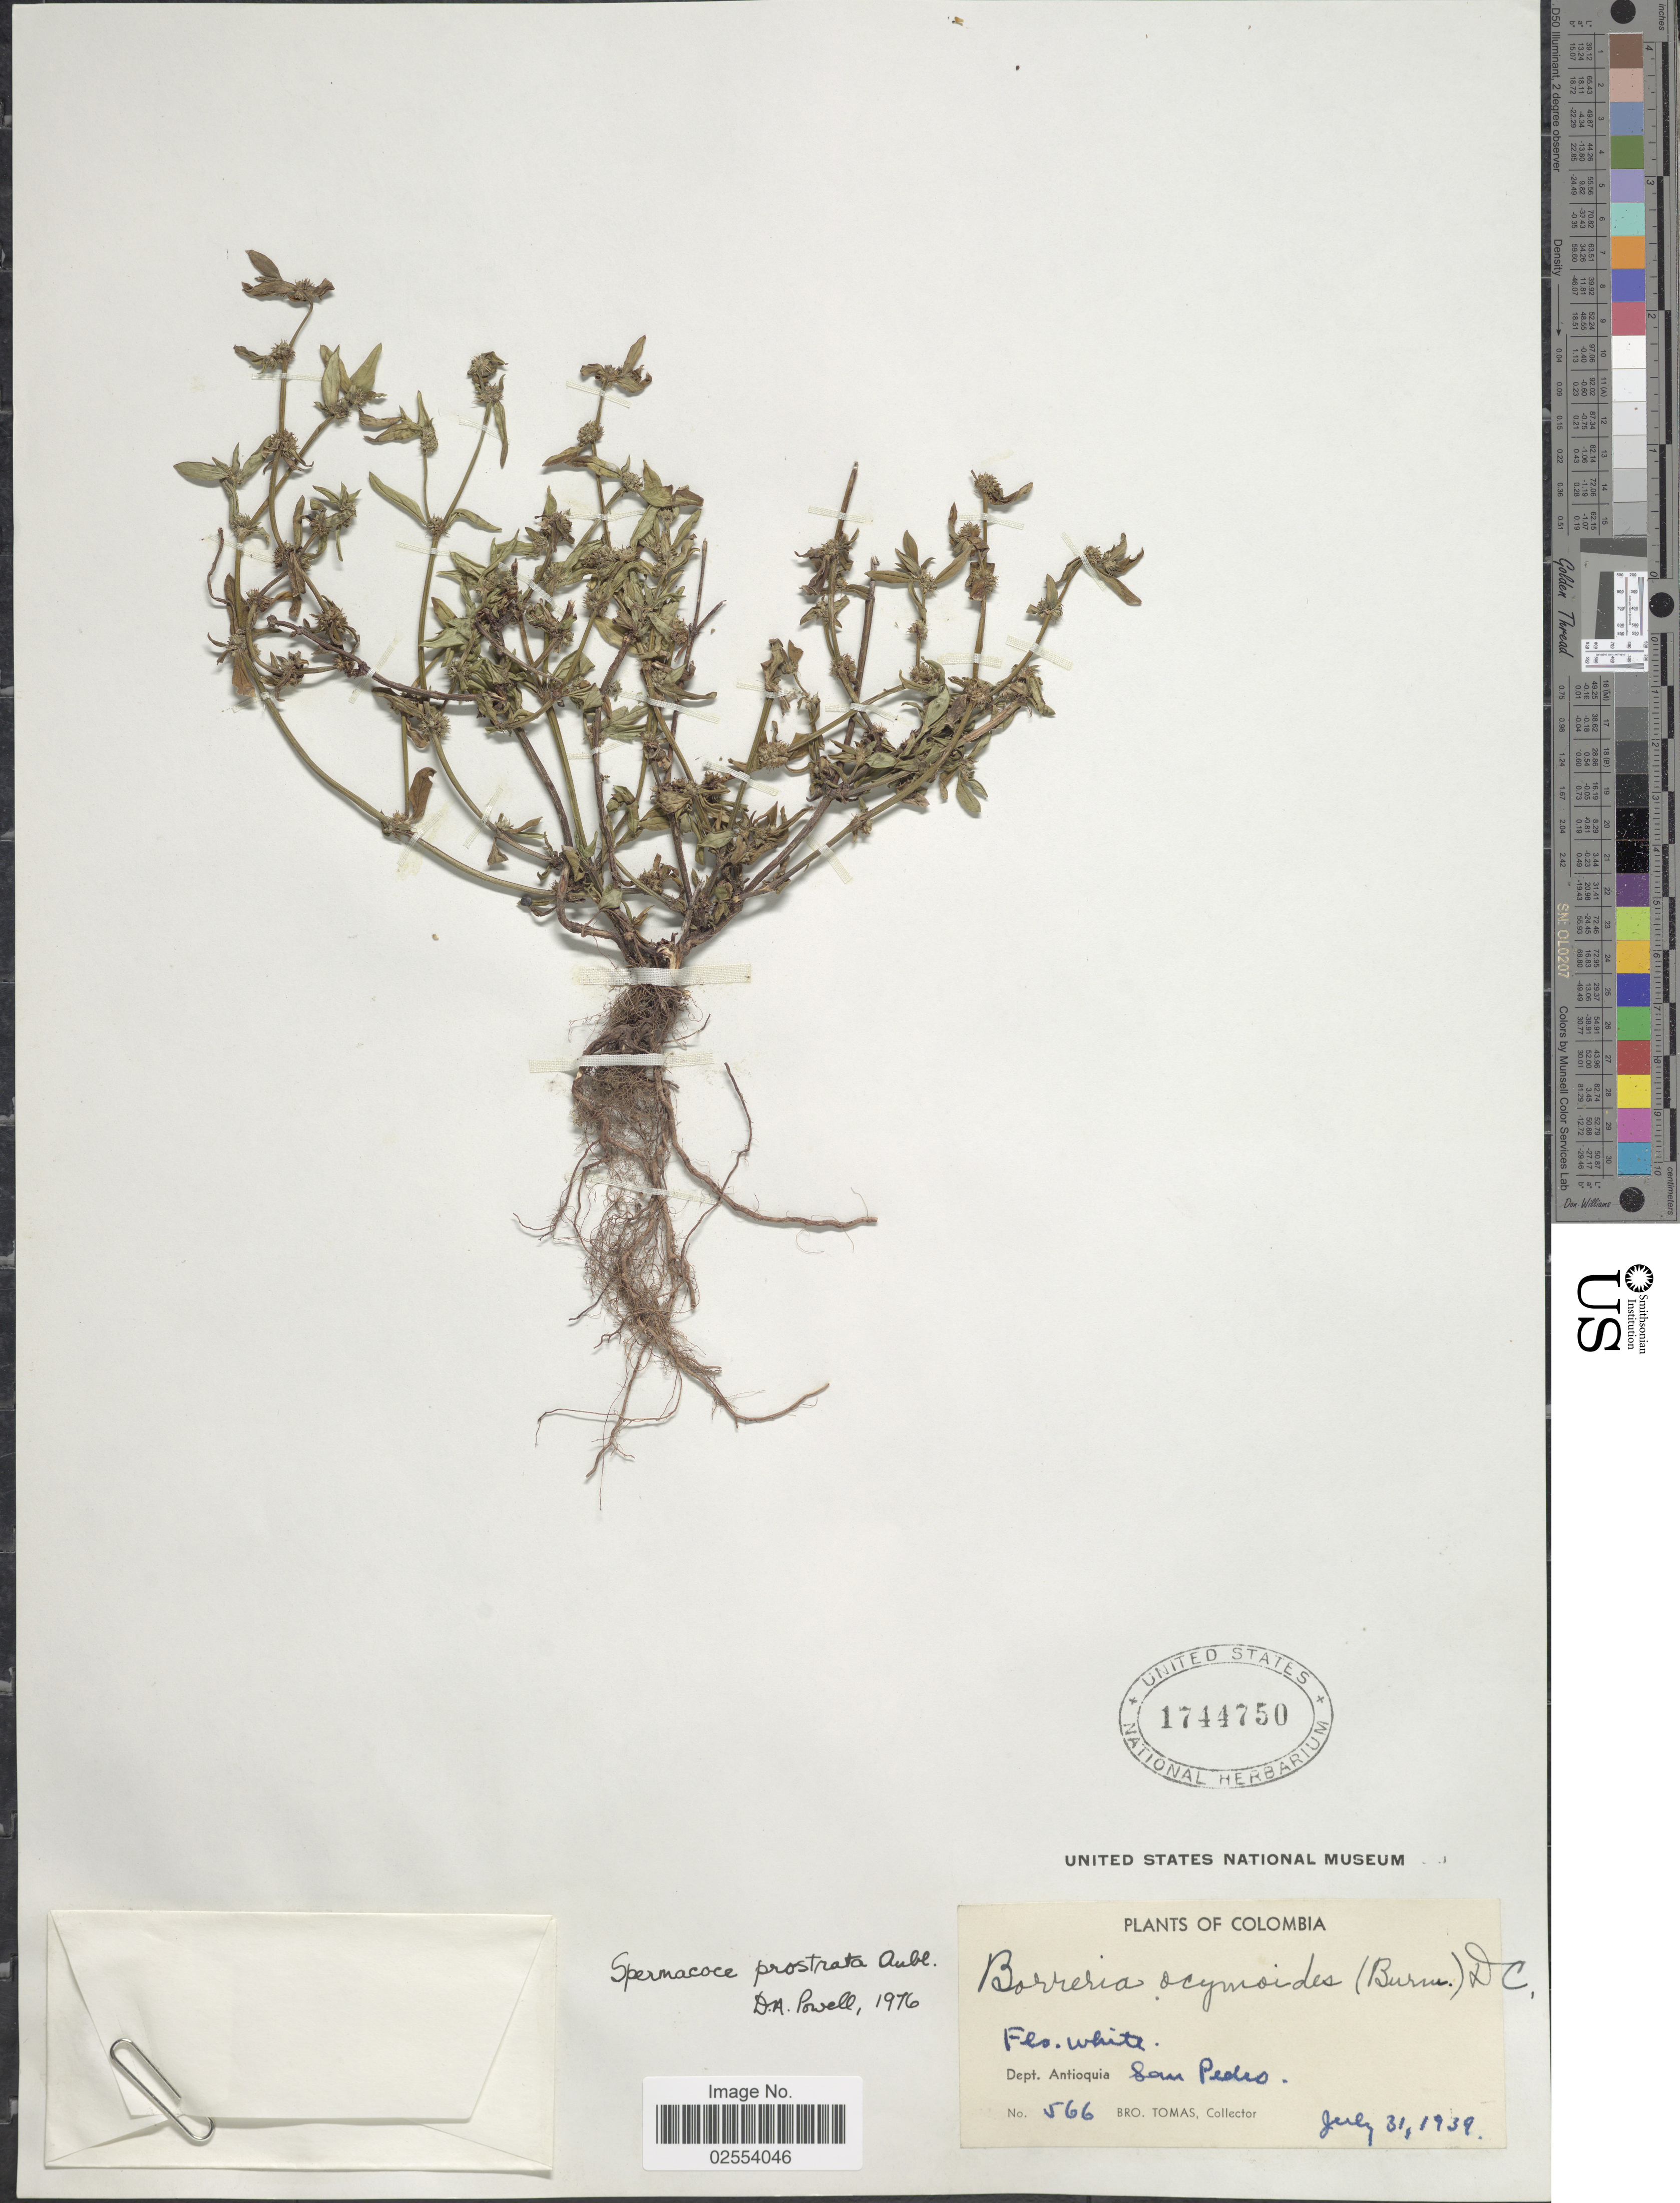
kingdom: Plantae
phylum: Tracheophyta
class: Magnoliopsida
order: Gentianales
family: Rubiaceae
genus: Spermacoce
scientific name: Spermacoce prostrata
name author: Aubl.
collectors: B. Tomas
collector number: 566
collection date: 1939-07-31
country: Colombia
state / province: Antioquia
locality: Dept. Antioquia: San Pedro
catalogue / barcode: US 1744750